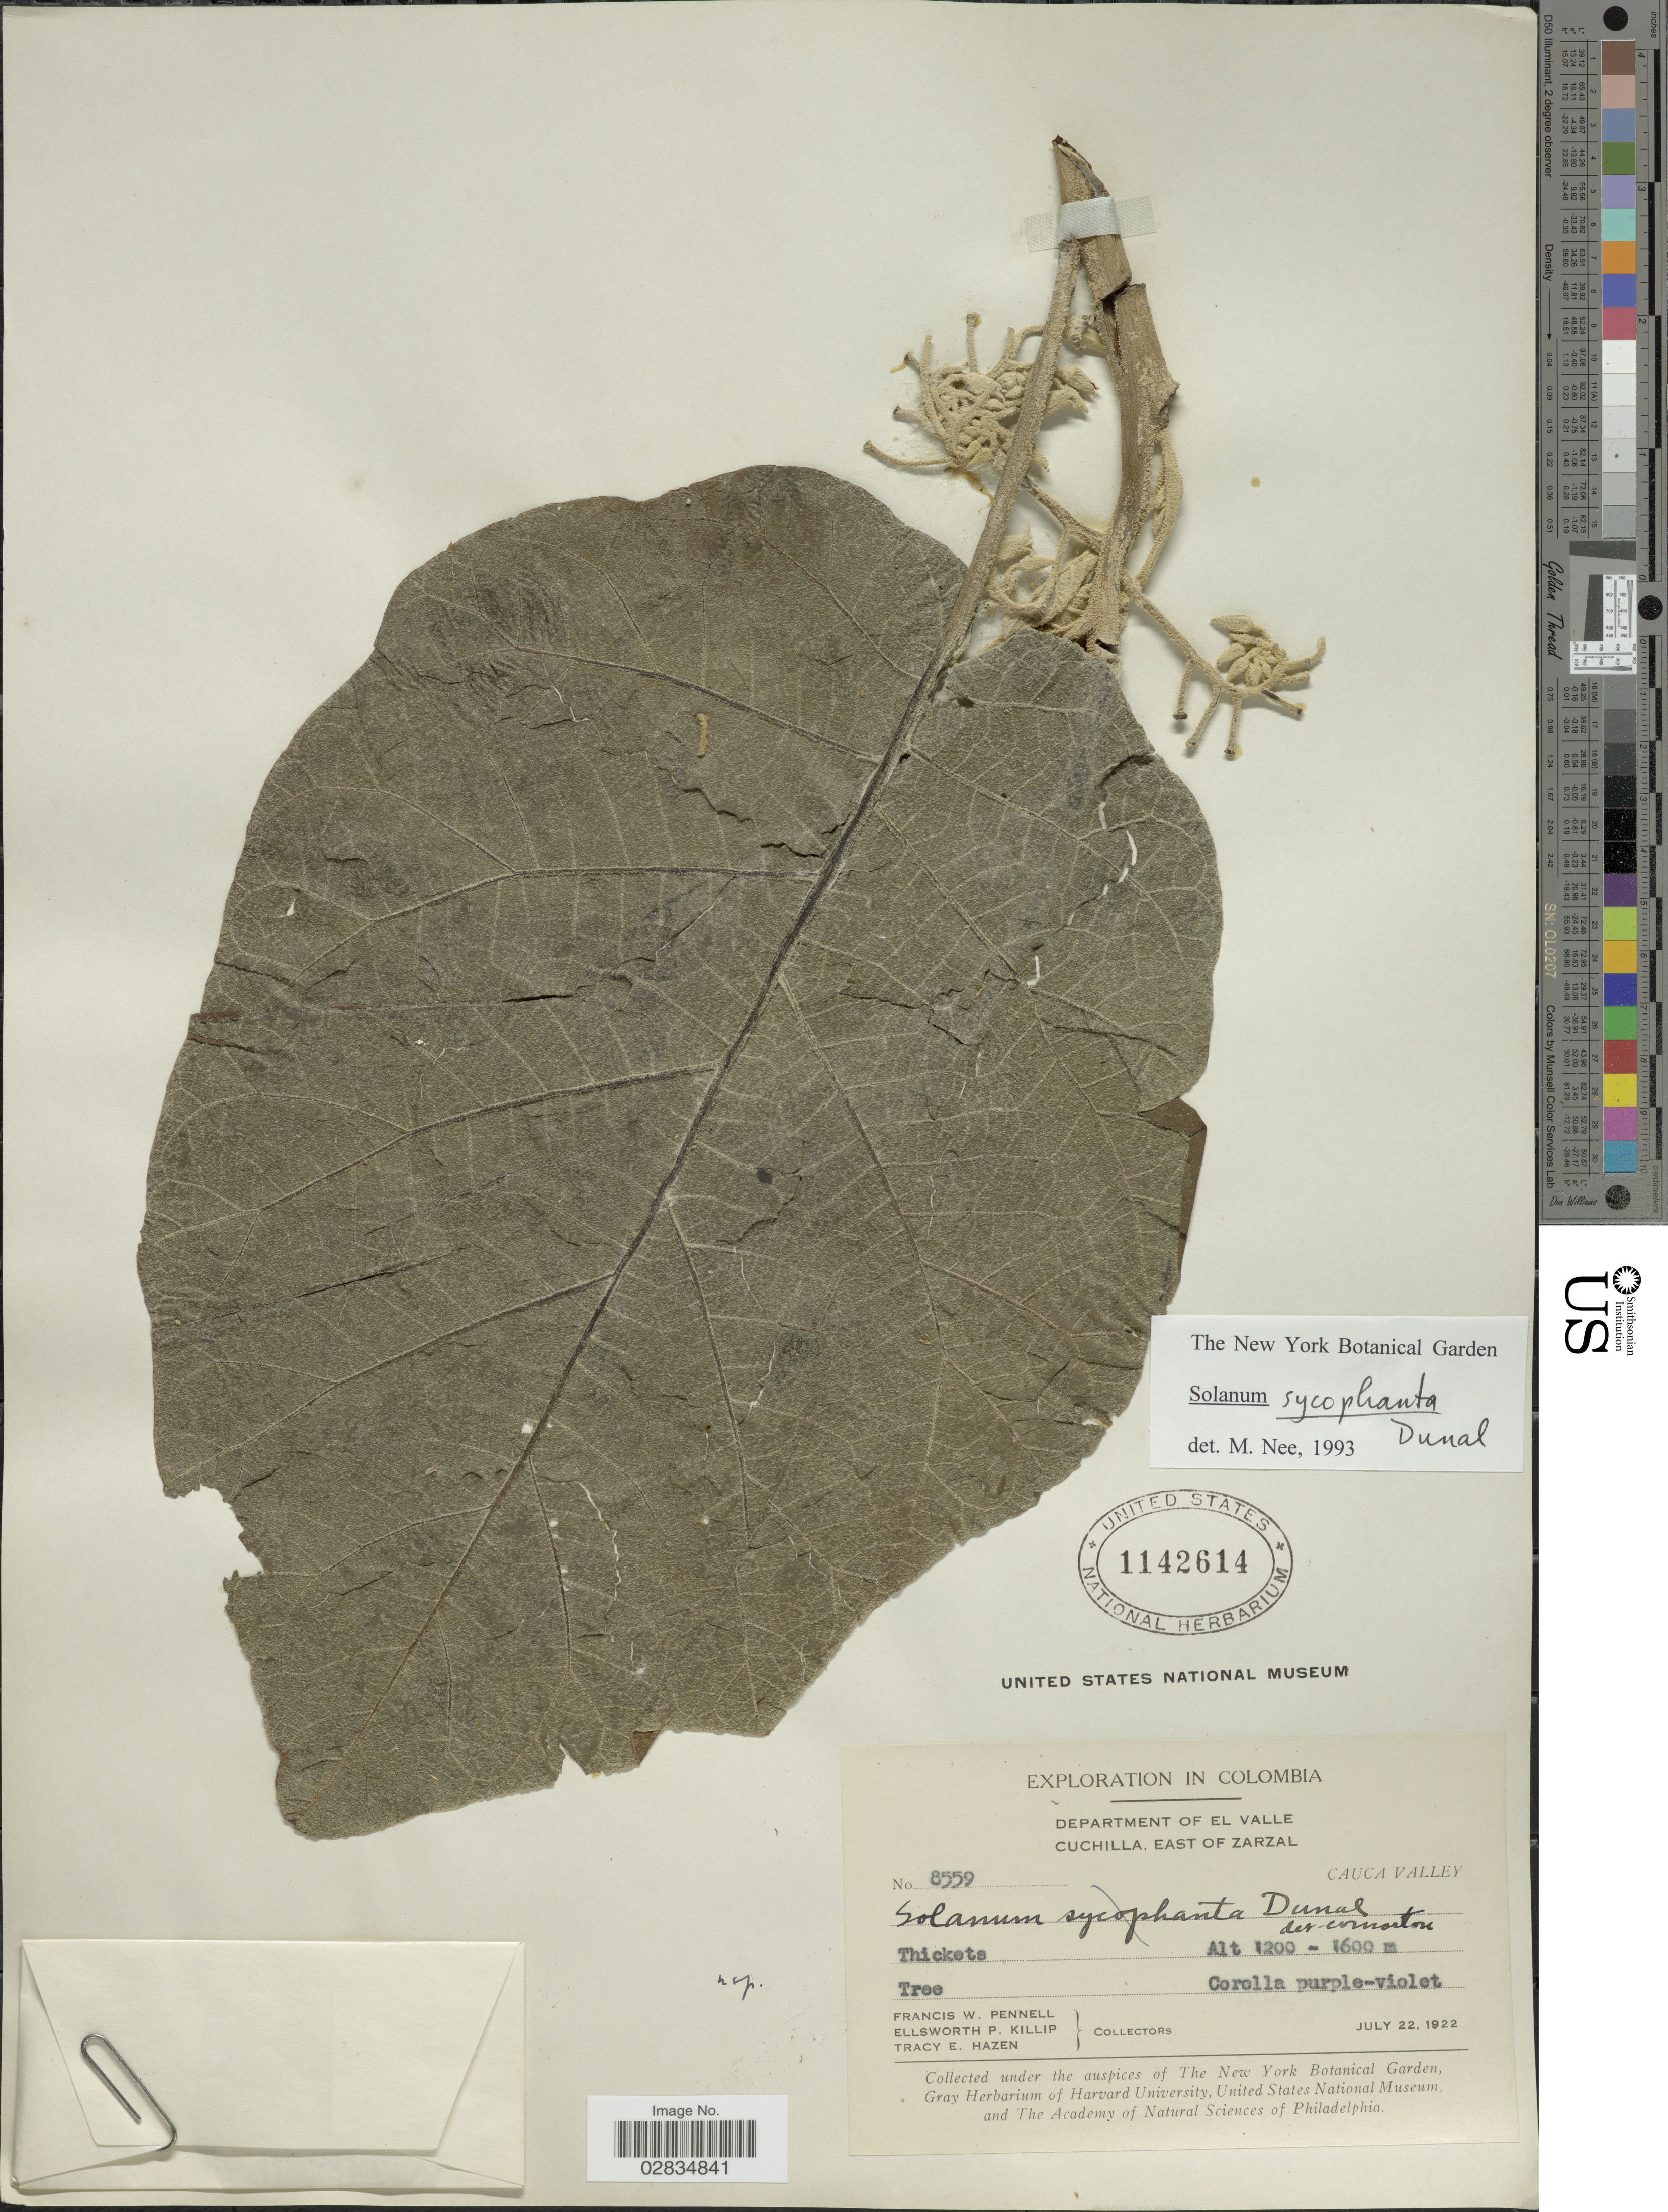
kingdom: Plantae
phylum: Tracheophyta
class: Magnoliopsida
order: Solanales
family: Solanaceae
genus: Solanum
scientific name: Solanum sycophanta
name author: Dunal in DC.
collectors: F. W. Pennell, E. P. Killip & T. E. Hazen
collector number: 8559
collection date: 1922-07-22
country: Colombia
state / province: Valle del Cauca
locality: Department of El Valle, Cuchilla. East of Zarzal, Cauca Valley.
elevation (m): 1200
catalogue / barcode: US 1142614